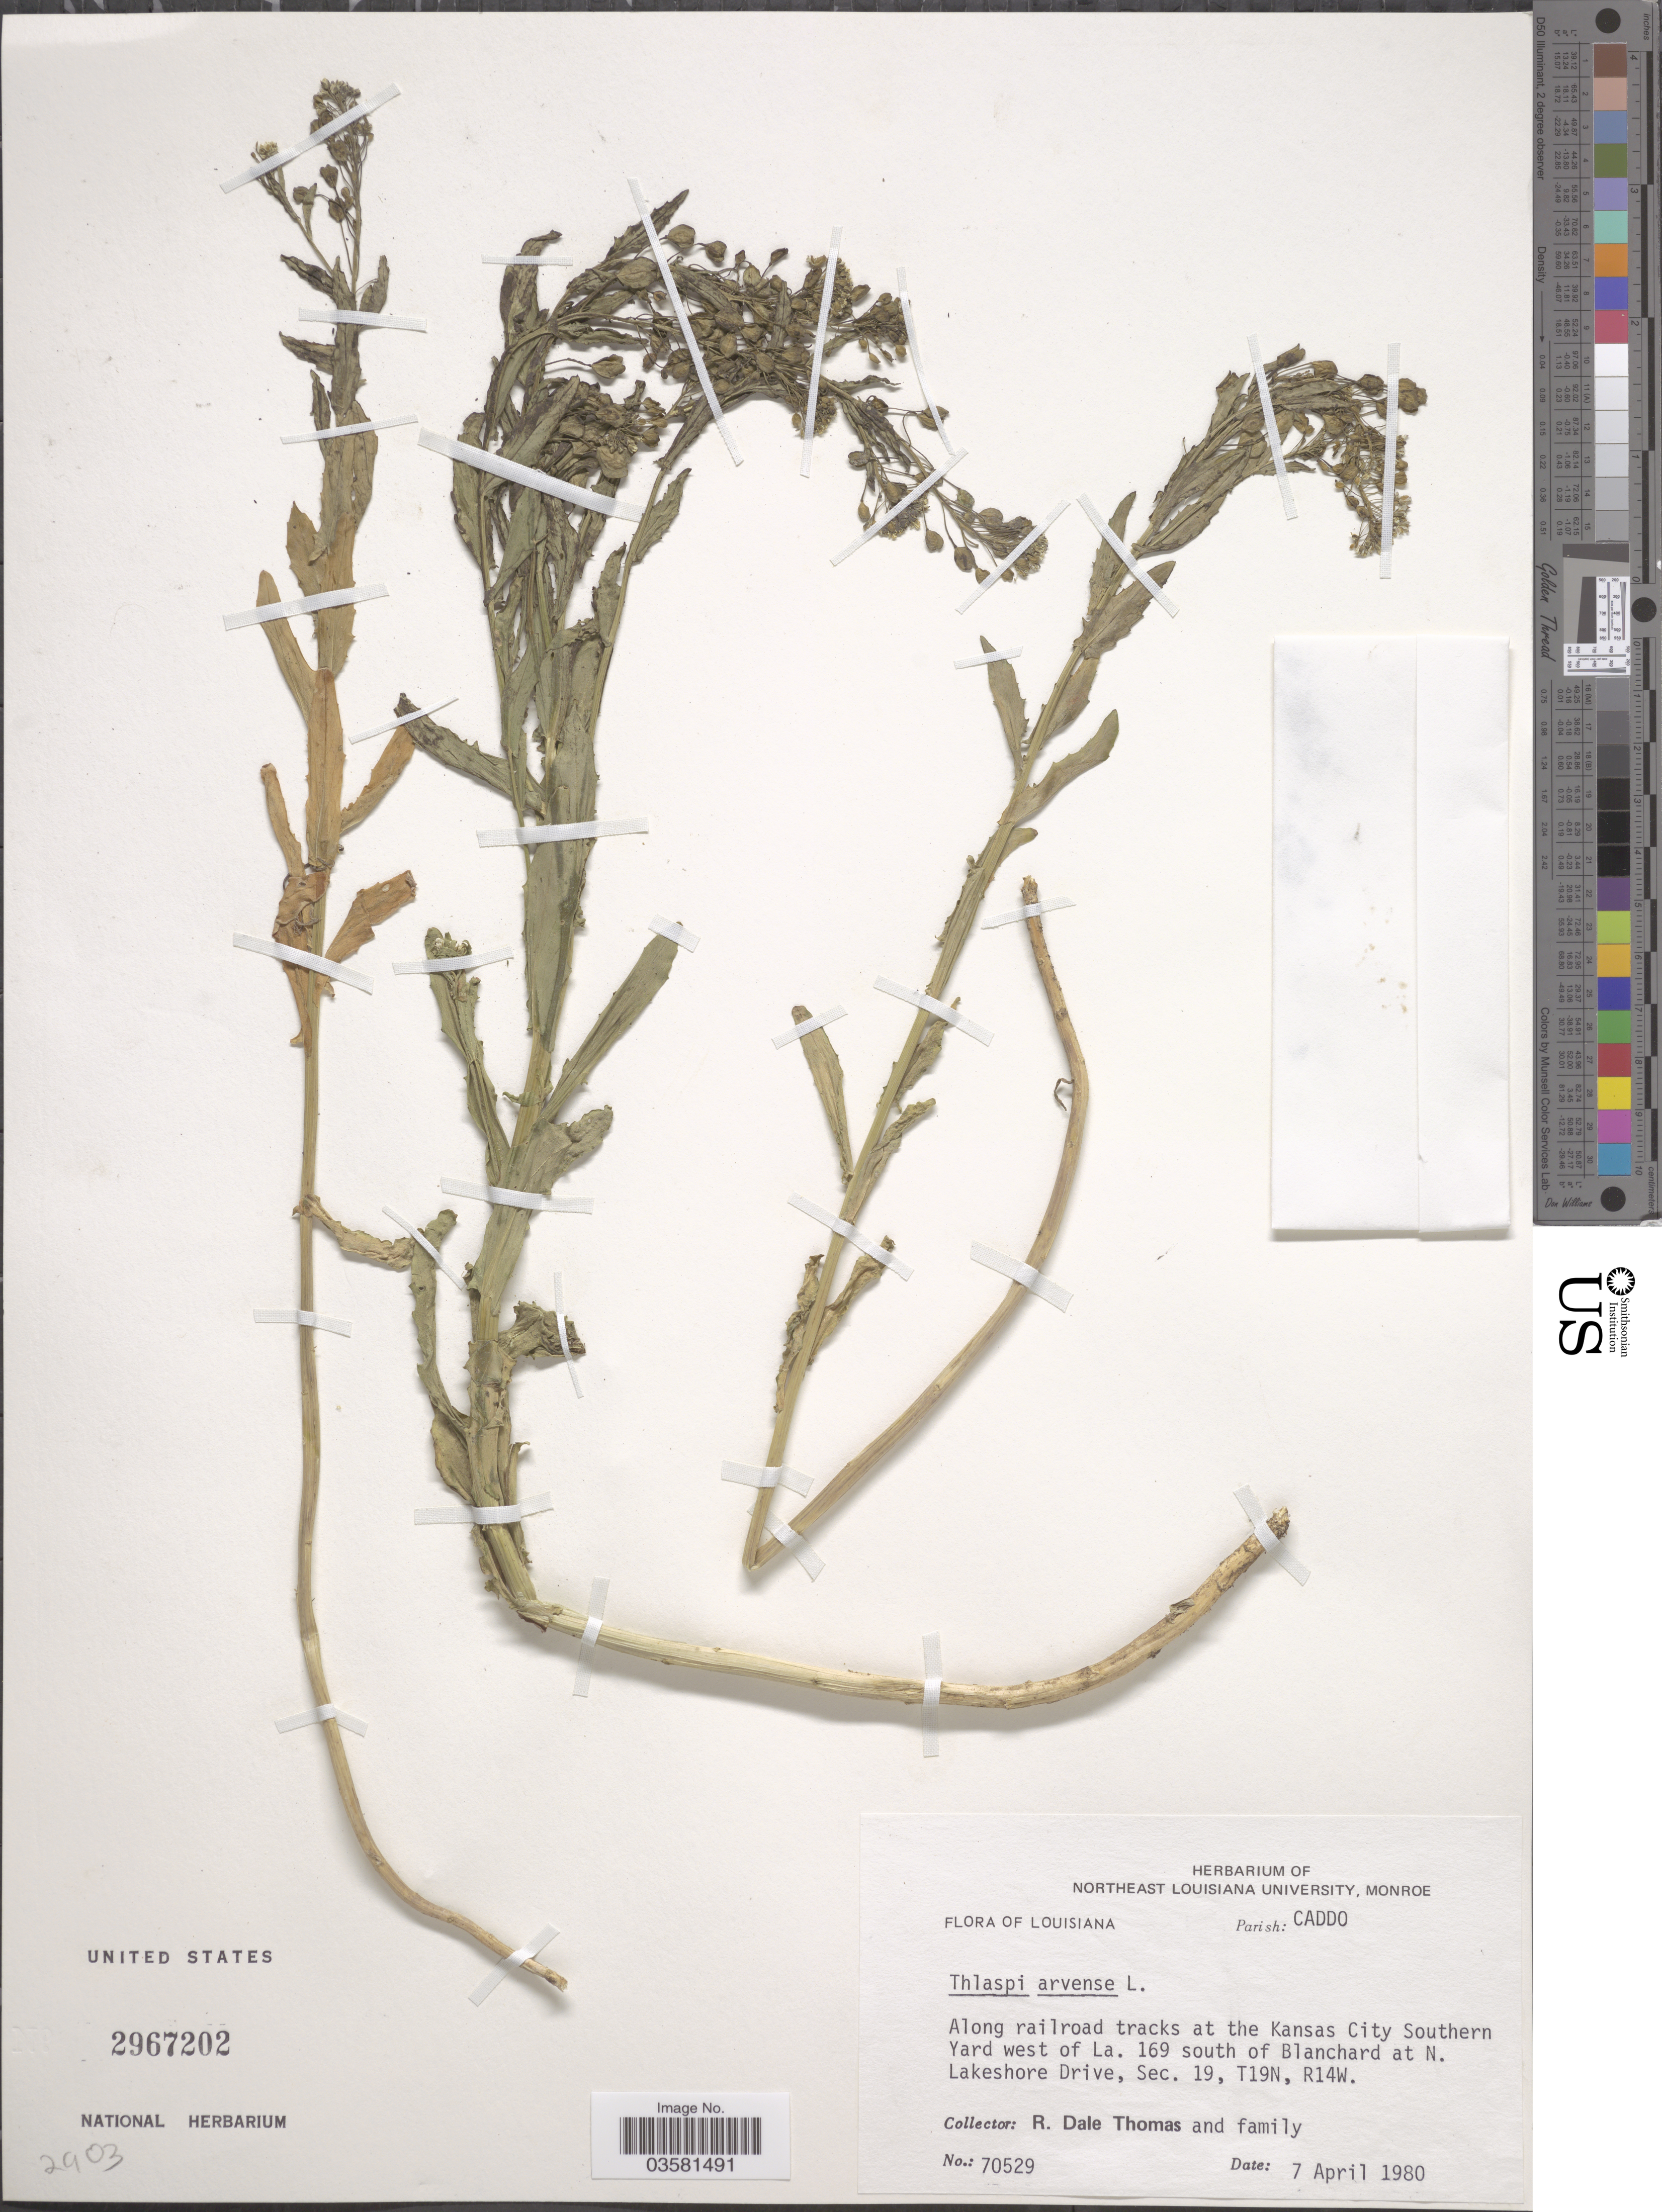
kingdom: Plantae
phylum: Tracheophyta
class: Magnoliopsida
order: Brassicales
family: Brassicaceae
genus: Thlaspi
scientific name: Thlaspi arvense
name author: L.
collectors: R. Thomas & Family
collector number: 70529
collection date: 1980-04-07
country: United States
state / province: Louisiana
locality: Parish: Caddo. Along railroad tracks at the Kansas City Southern Yard west of La. 169 south of Blanchard at N. Lakeshore Drive, Sec. 19, T19N, R14W.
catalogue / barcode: US 2967202